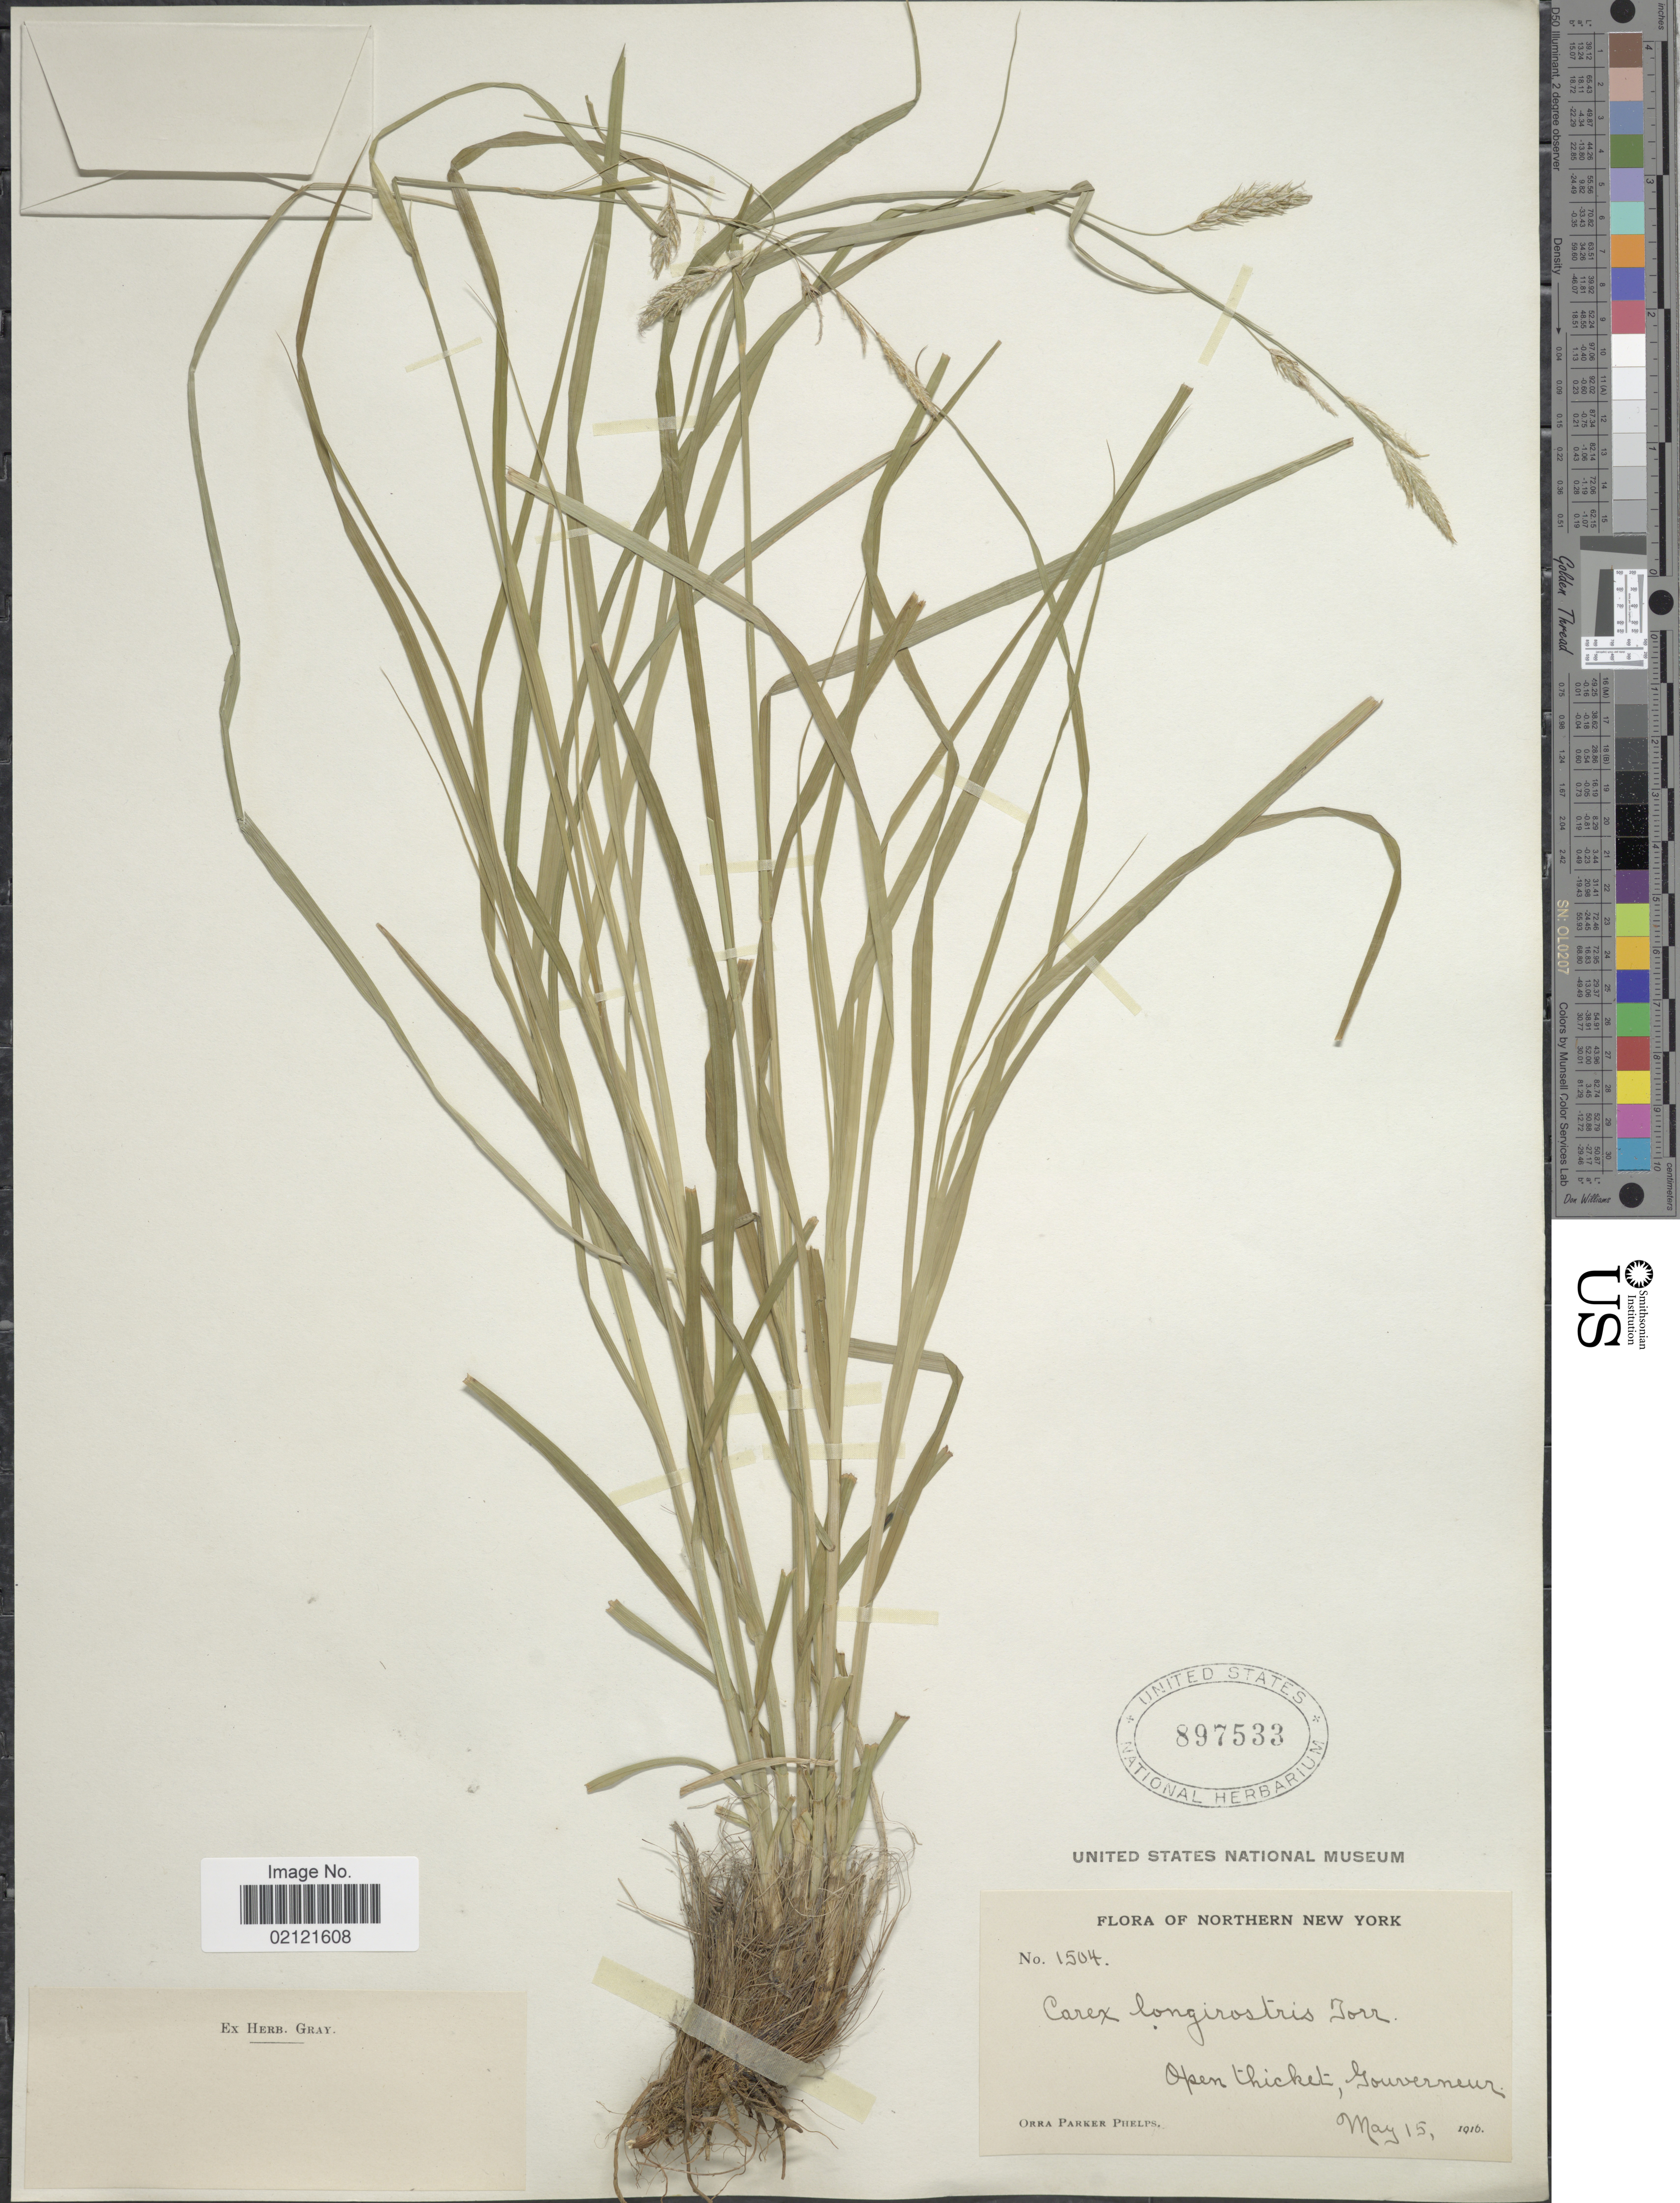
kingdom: Plantae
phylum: Tracheophyta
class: Liliopsida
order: Poales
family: Cyperaceae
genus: Carex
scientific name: Carex sprengelii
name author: Dewey ex Spreng.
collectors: O. P. Phelps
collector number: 1504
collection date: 1916-05-15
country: United States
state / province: New York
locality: Northern New York, Gouverneur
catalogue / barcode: US 897533